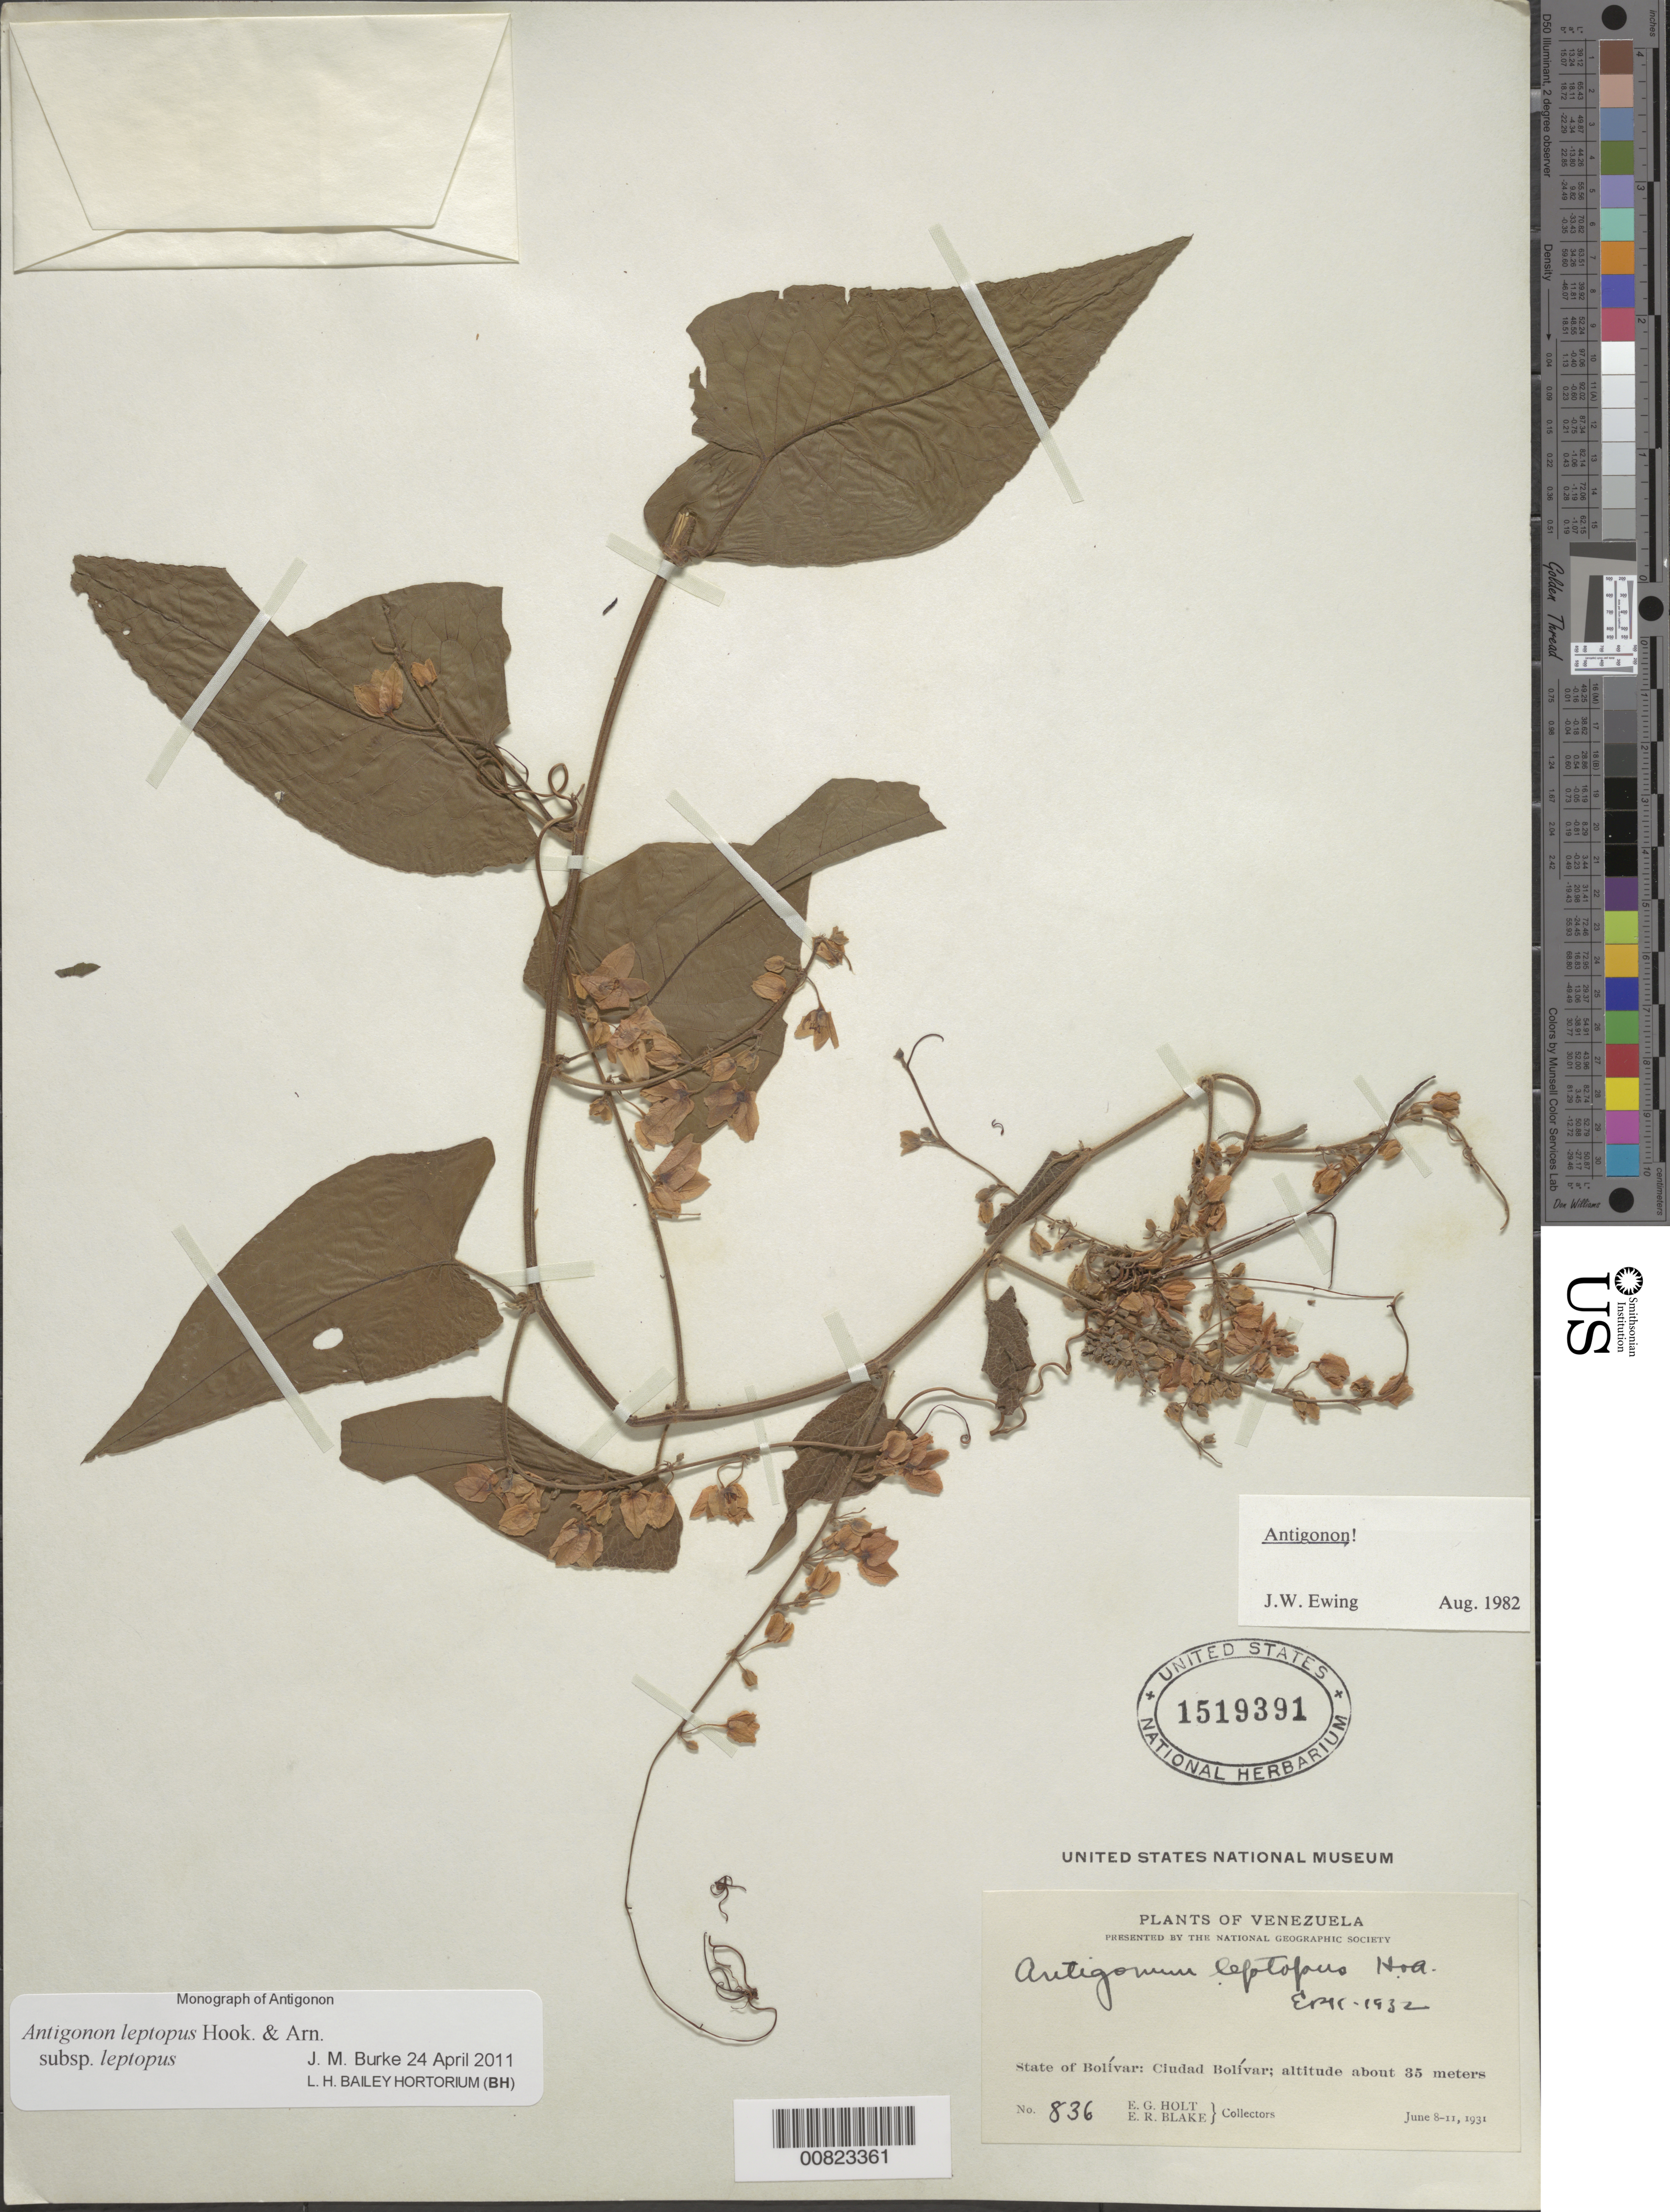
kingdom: Plantae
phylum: Tracheophyta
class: Magnoliopsida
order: Caryophyllales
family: Polygonaceae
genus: Antigonon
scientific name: Antigonon leptopus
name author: Hook. & Arn.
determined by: Ewing, J. W.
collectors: E. Holt & E. R. Blake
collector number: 836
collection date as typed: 8-Jun-31 to 11-Jun-31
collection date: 1931-06-08/1931-06-11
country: Venezuela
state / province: Bolívar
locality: Ciudad Bolívar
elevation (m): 85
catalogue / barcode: US 1519391